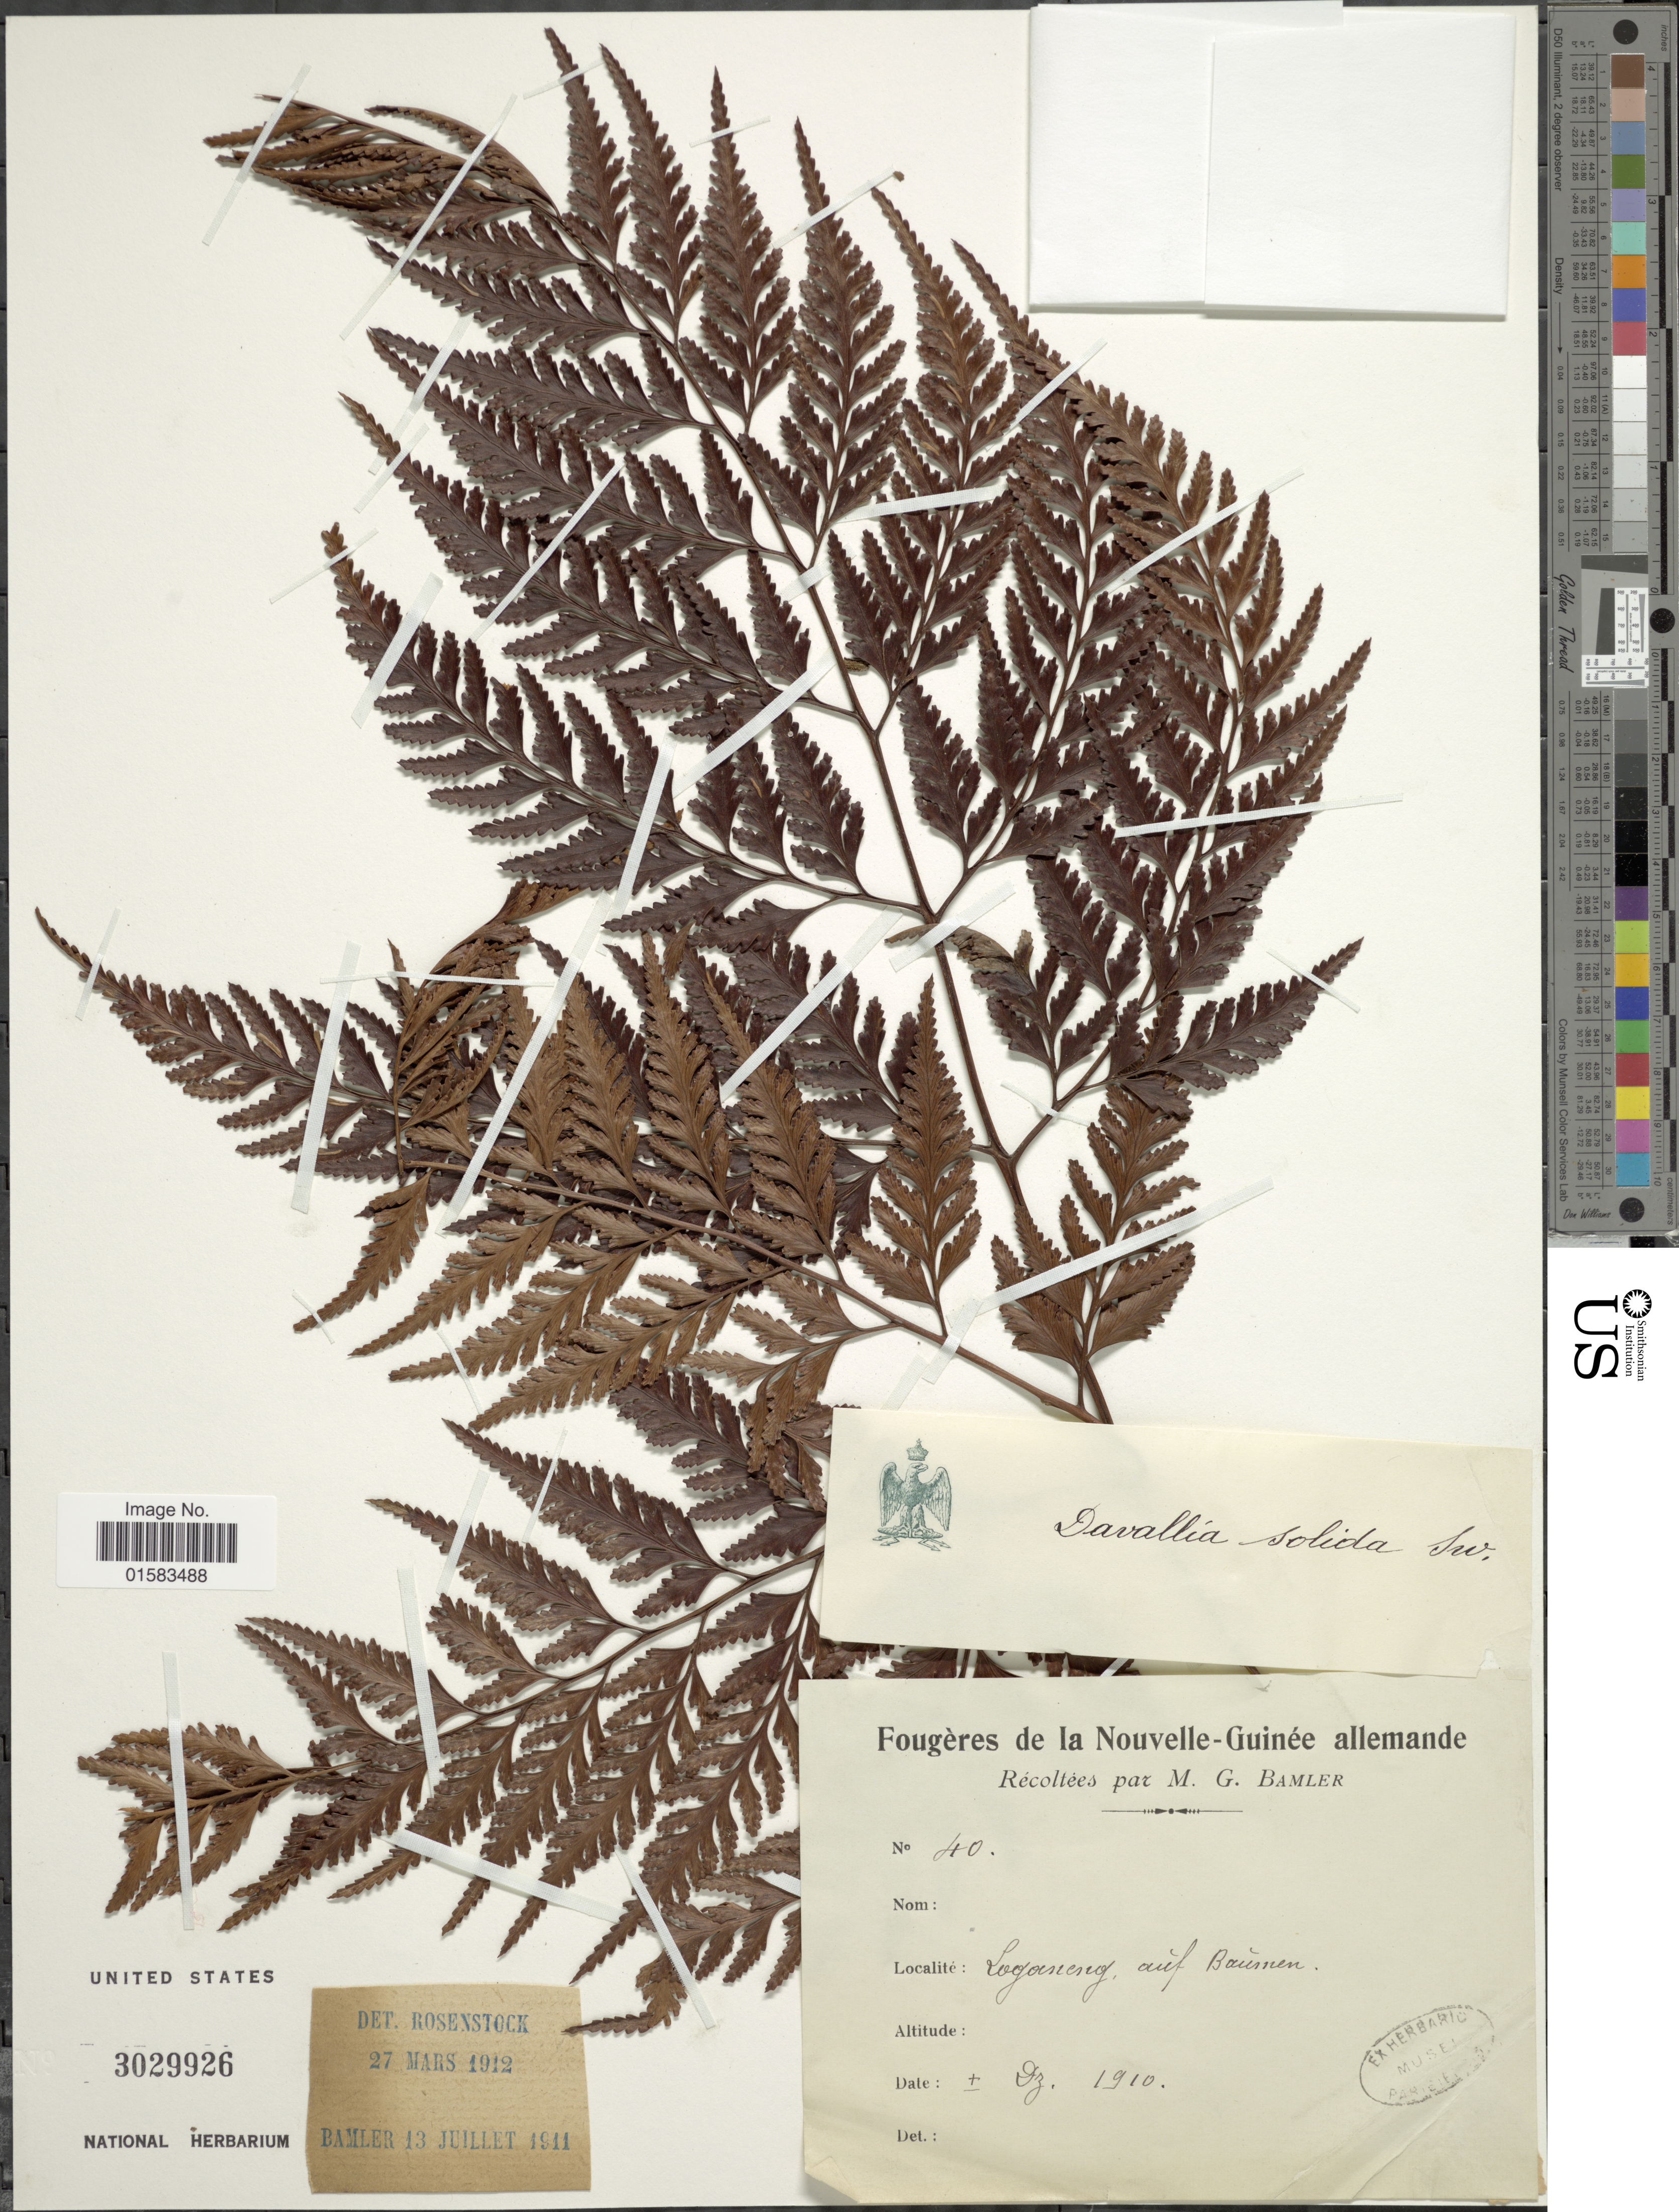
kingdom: Plantae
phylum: Tracheophyta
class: Polypodiopsida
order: Polypodiales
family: Davalliaceae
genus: Davallia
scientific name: Davallia solida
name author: (G. Forst.) Sw.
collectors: M. Bamler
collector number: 40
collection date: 1910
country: Papua New Guinea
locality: New Guinea, Logoeneng auf Bauimen [interpreted]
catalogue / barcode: US 3029926